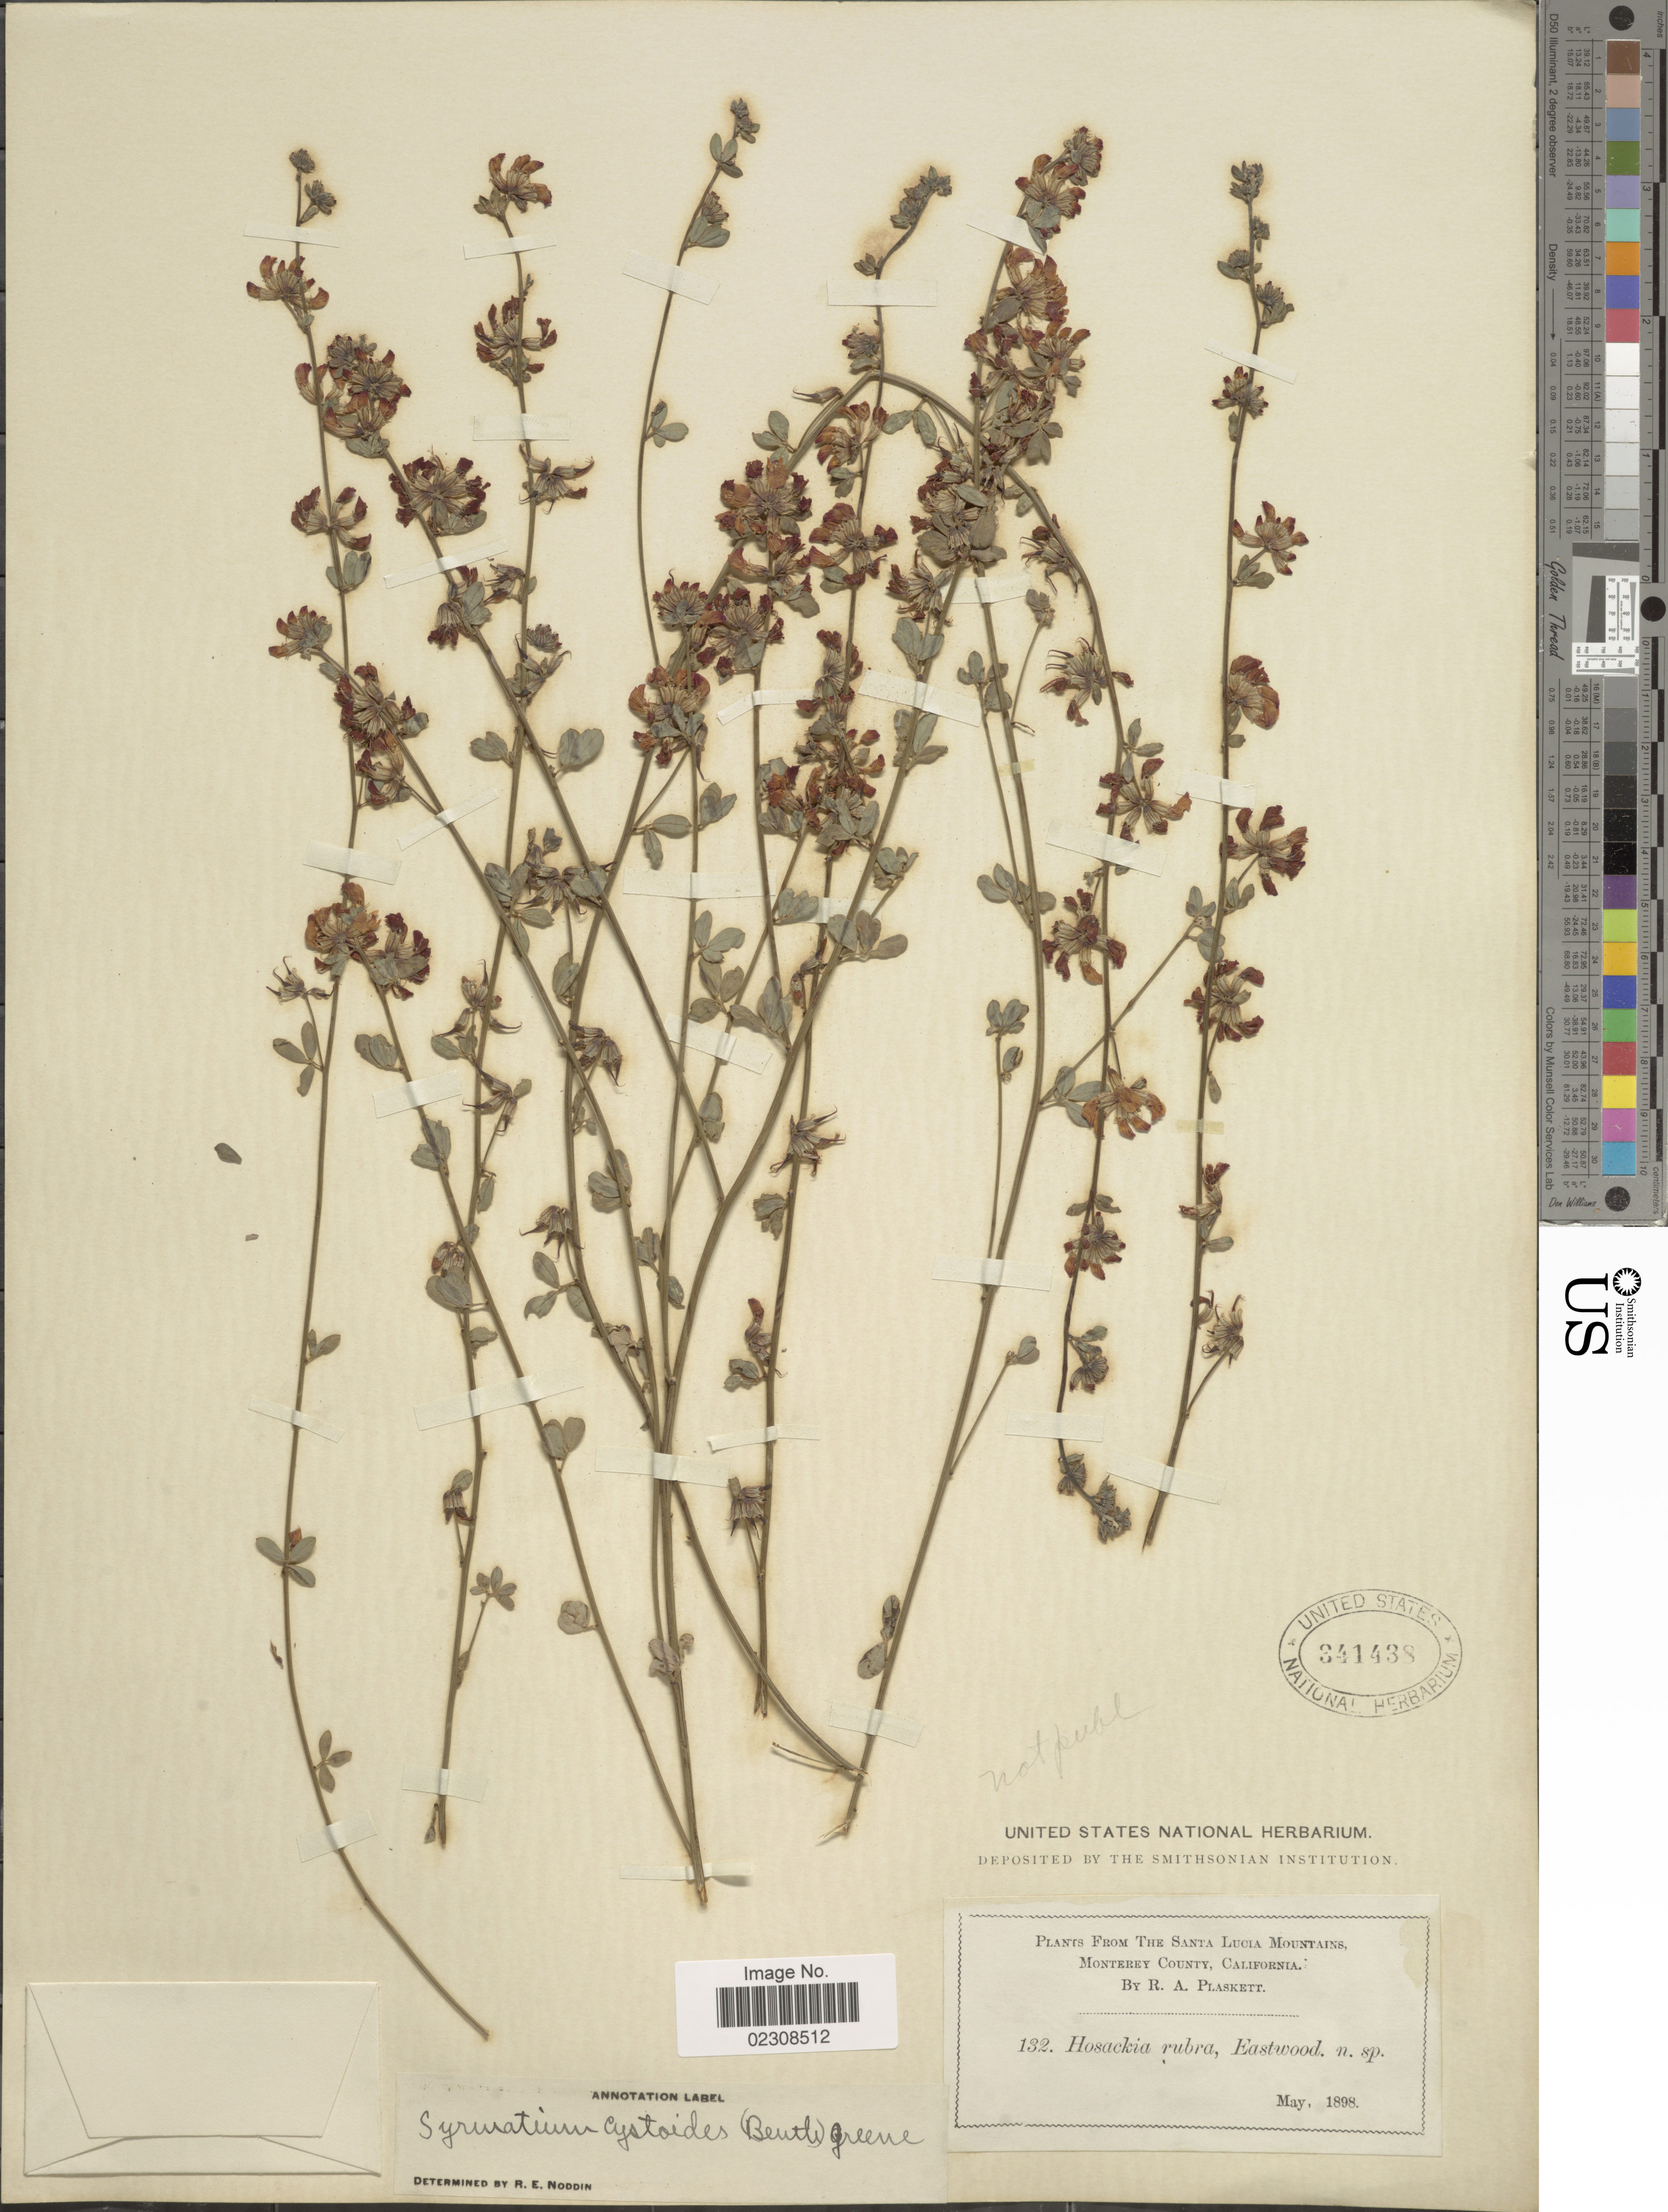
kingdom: Plantae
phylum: Tracheophyta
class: Magnoliopsida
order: Fabales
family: Fabaceae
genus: Syrmatium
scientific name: Syrmatium cytisoides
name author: (Benth.) Greene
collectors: R. Plaskett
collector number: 132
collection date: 1898-05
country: United States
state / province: California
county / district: Monterey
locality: The Santa Lucia Mountains, Monterey County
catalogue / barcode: US 341438